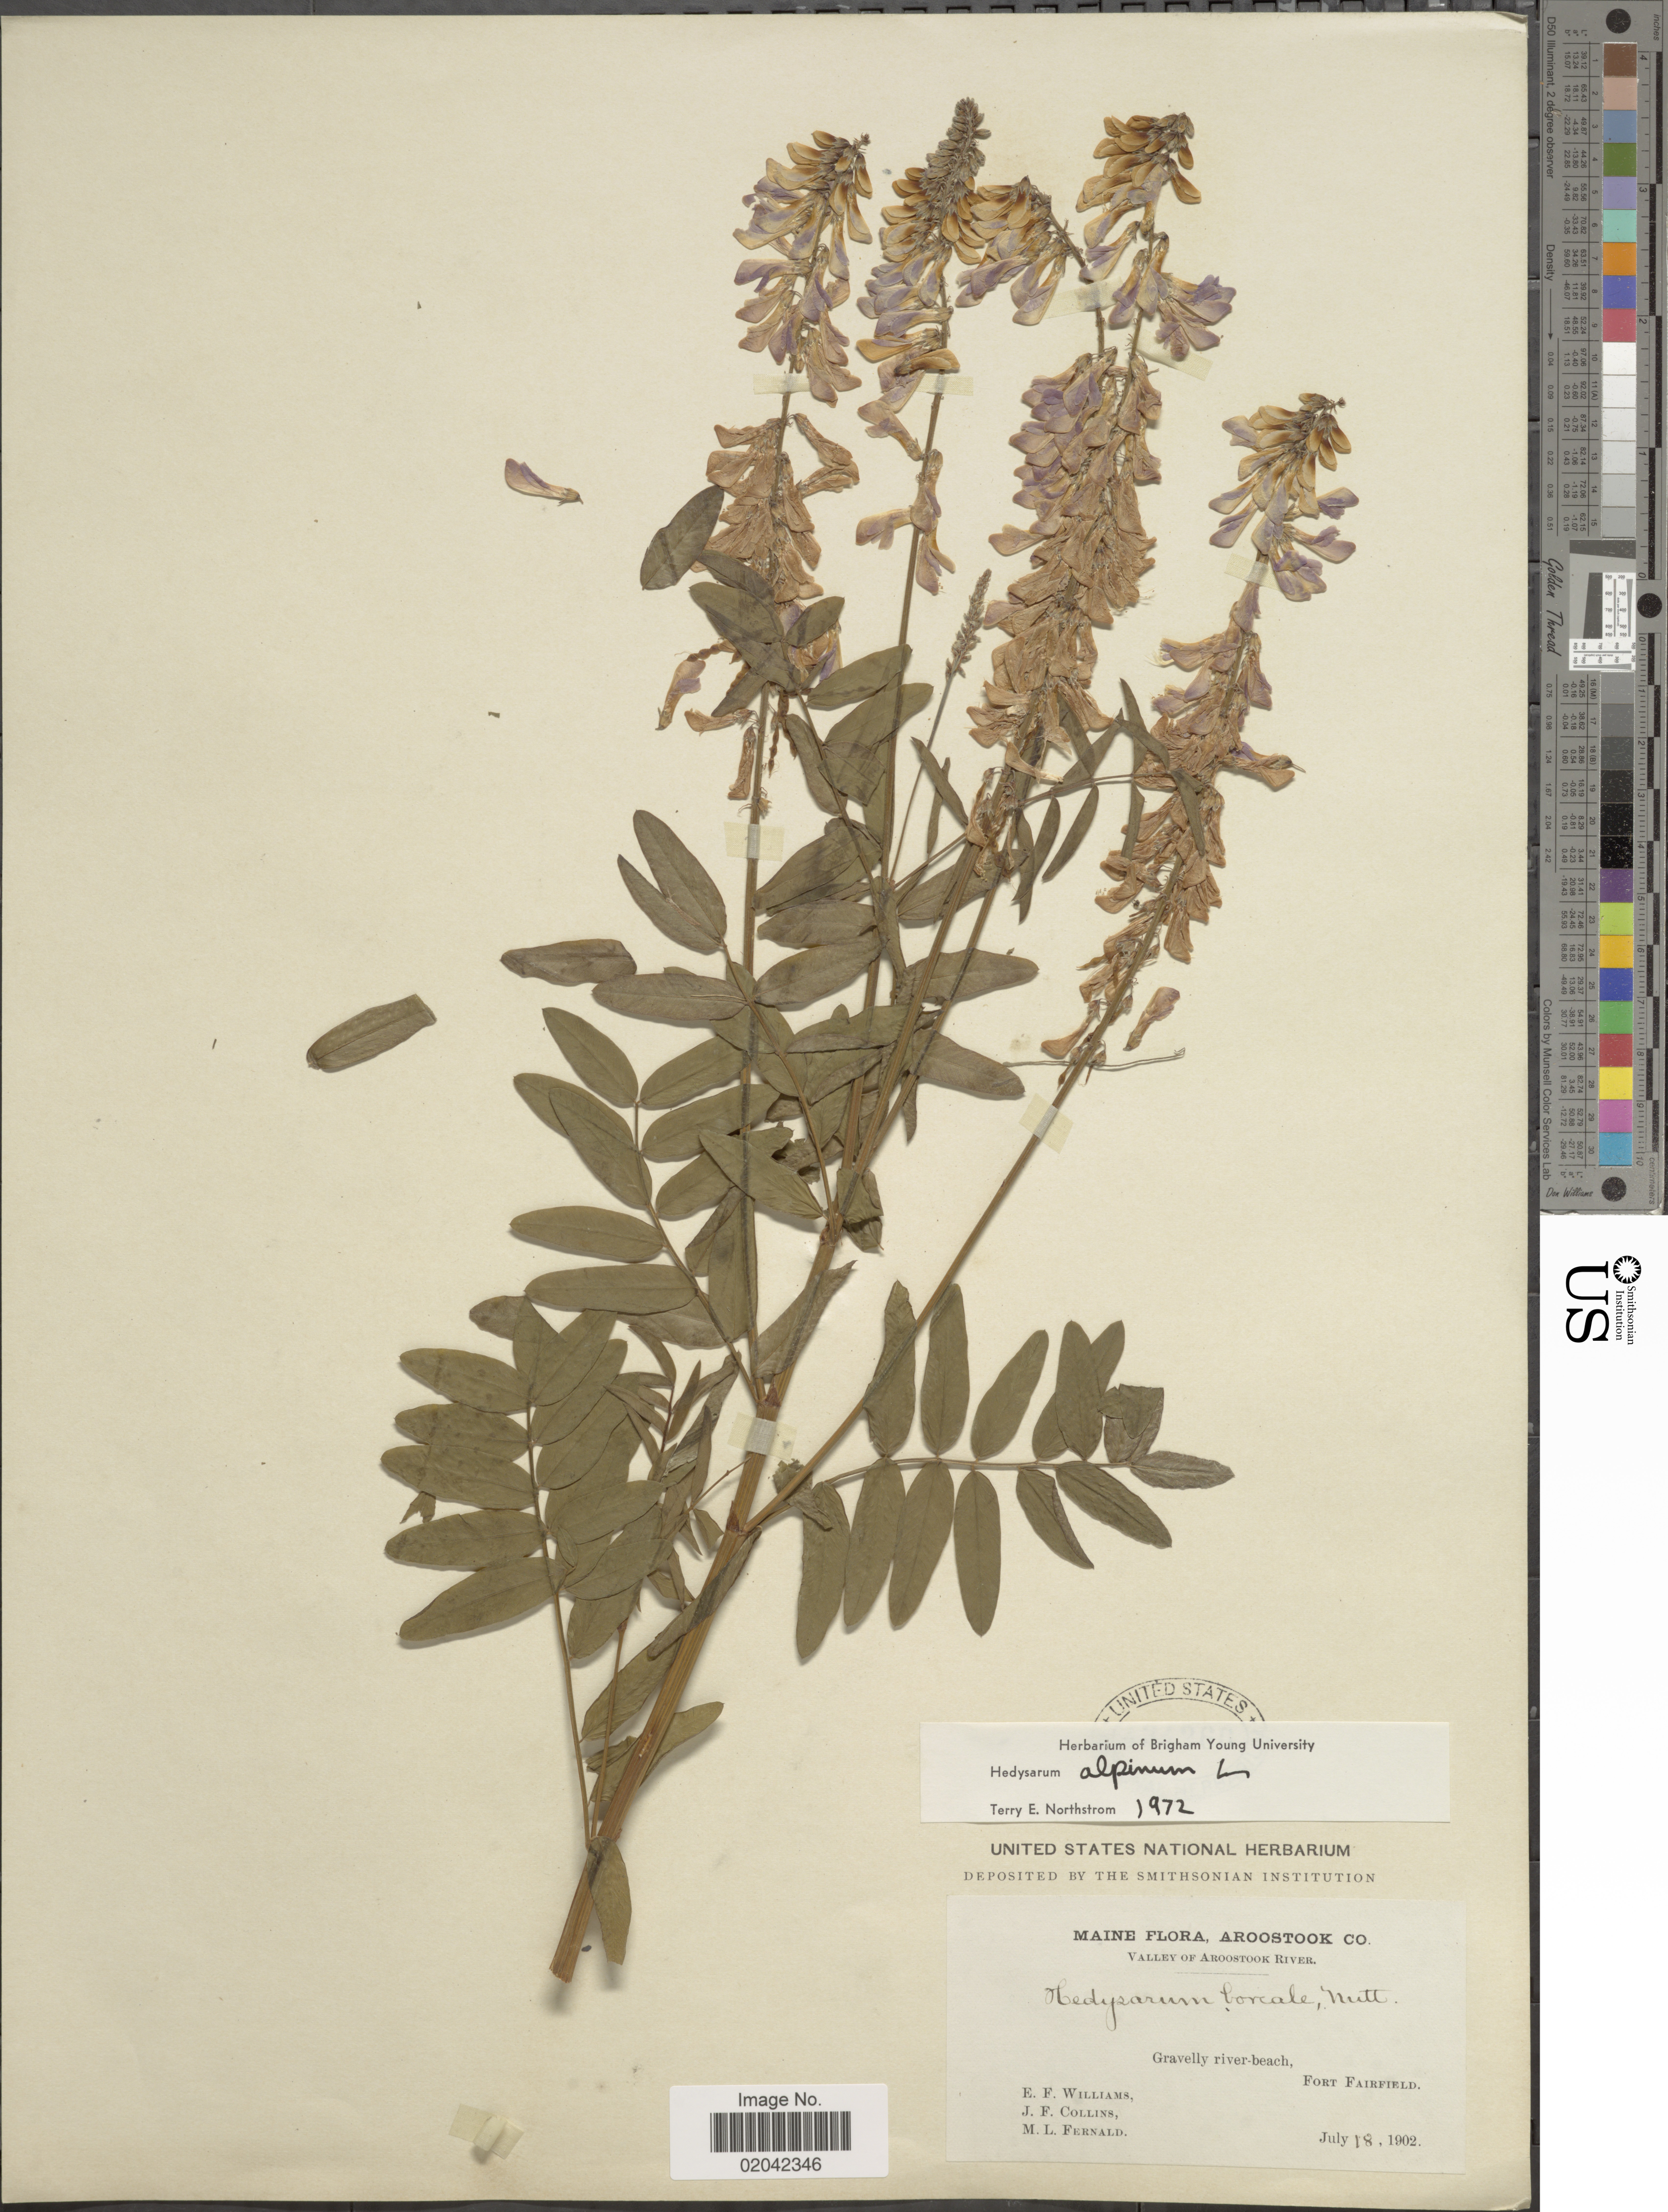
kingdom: Plantae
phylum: Tracheophyta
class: Magnoliopsida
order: Fabales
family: Fabaceae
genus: Hedysarum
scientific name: Hedysarum alpinum var. americanum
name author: Michx. ex Pursh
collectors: E. Williams, J. Collins & M. L. Fernald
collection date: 1902-07-18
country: United States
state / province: Maine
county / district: Aroostook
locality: Valley of Aroostook River, Fort Fairfield